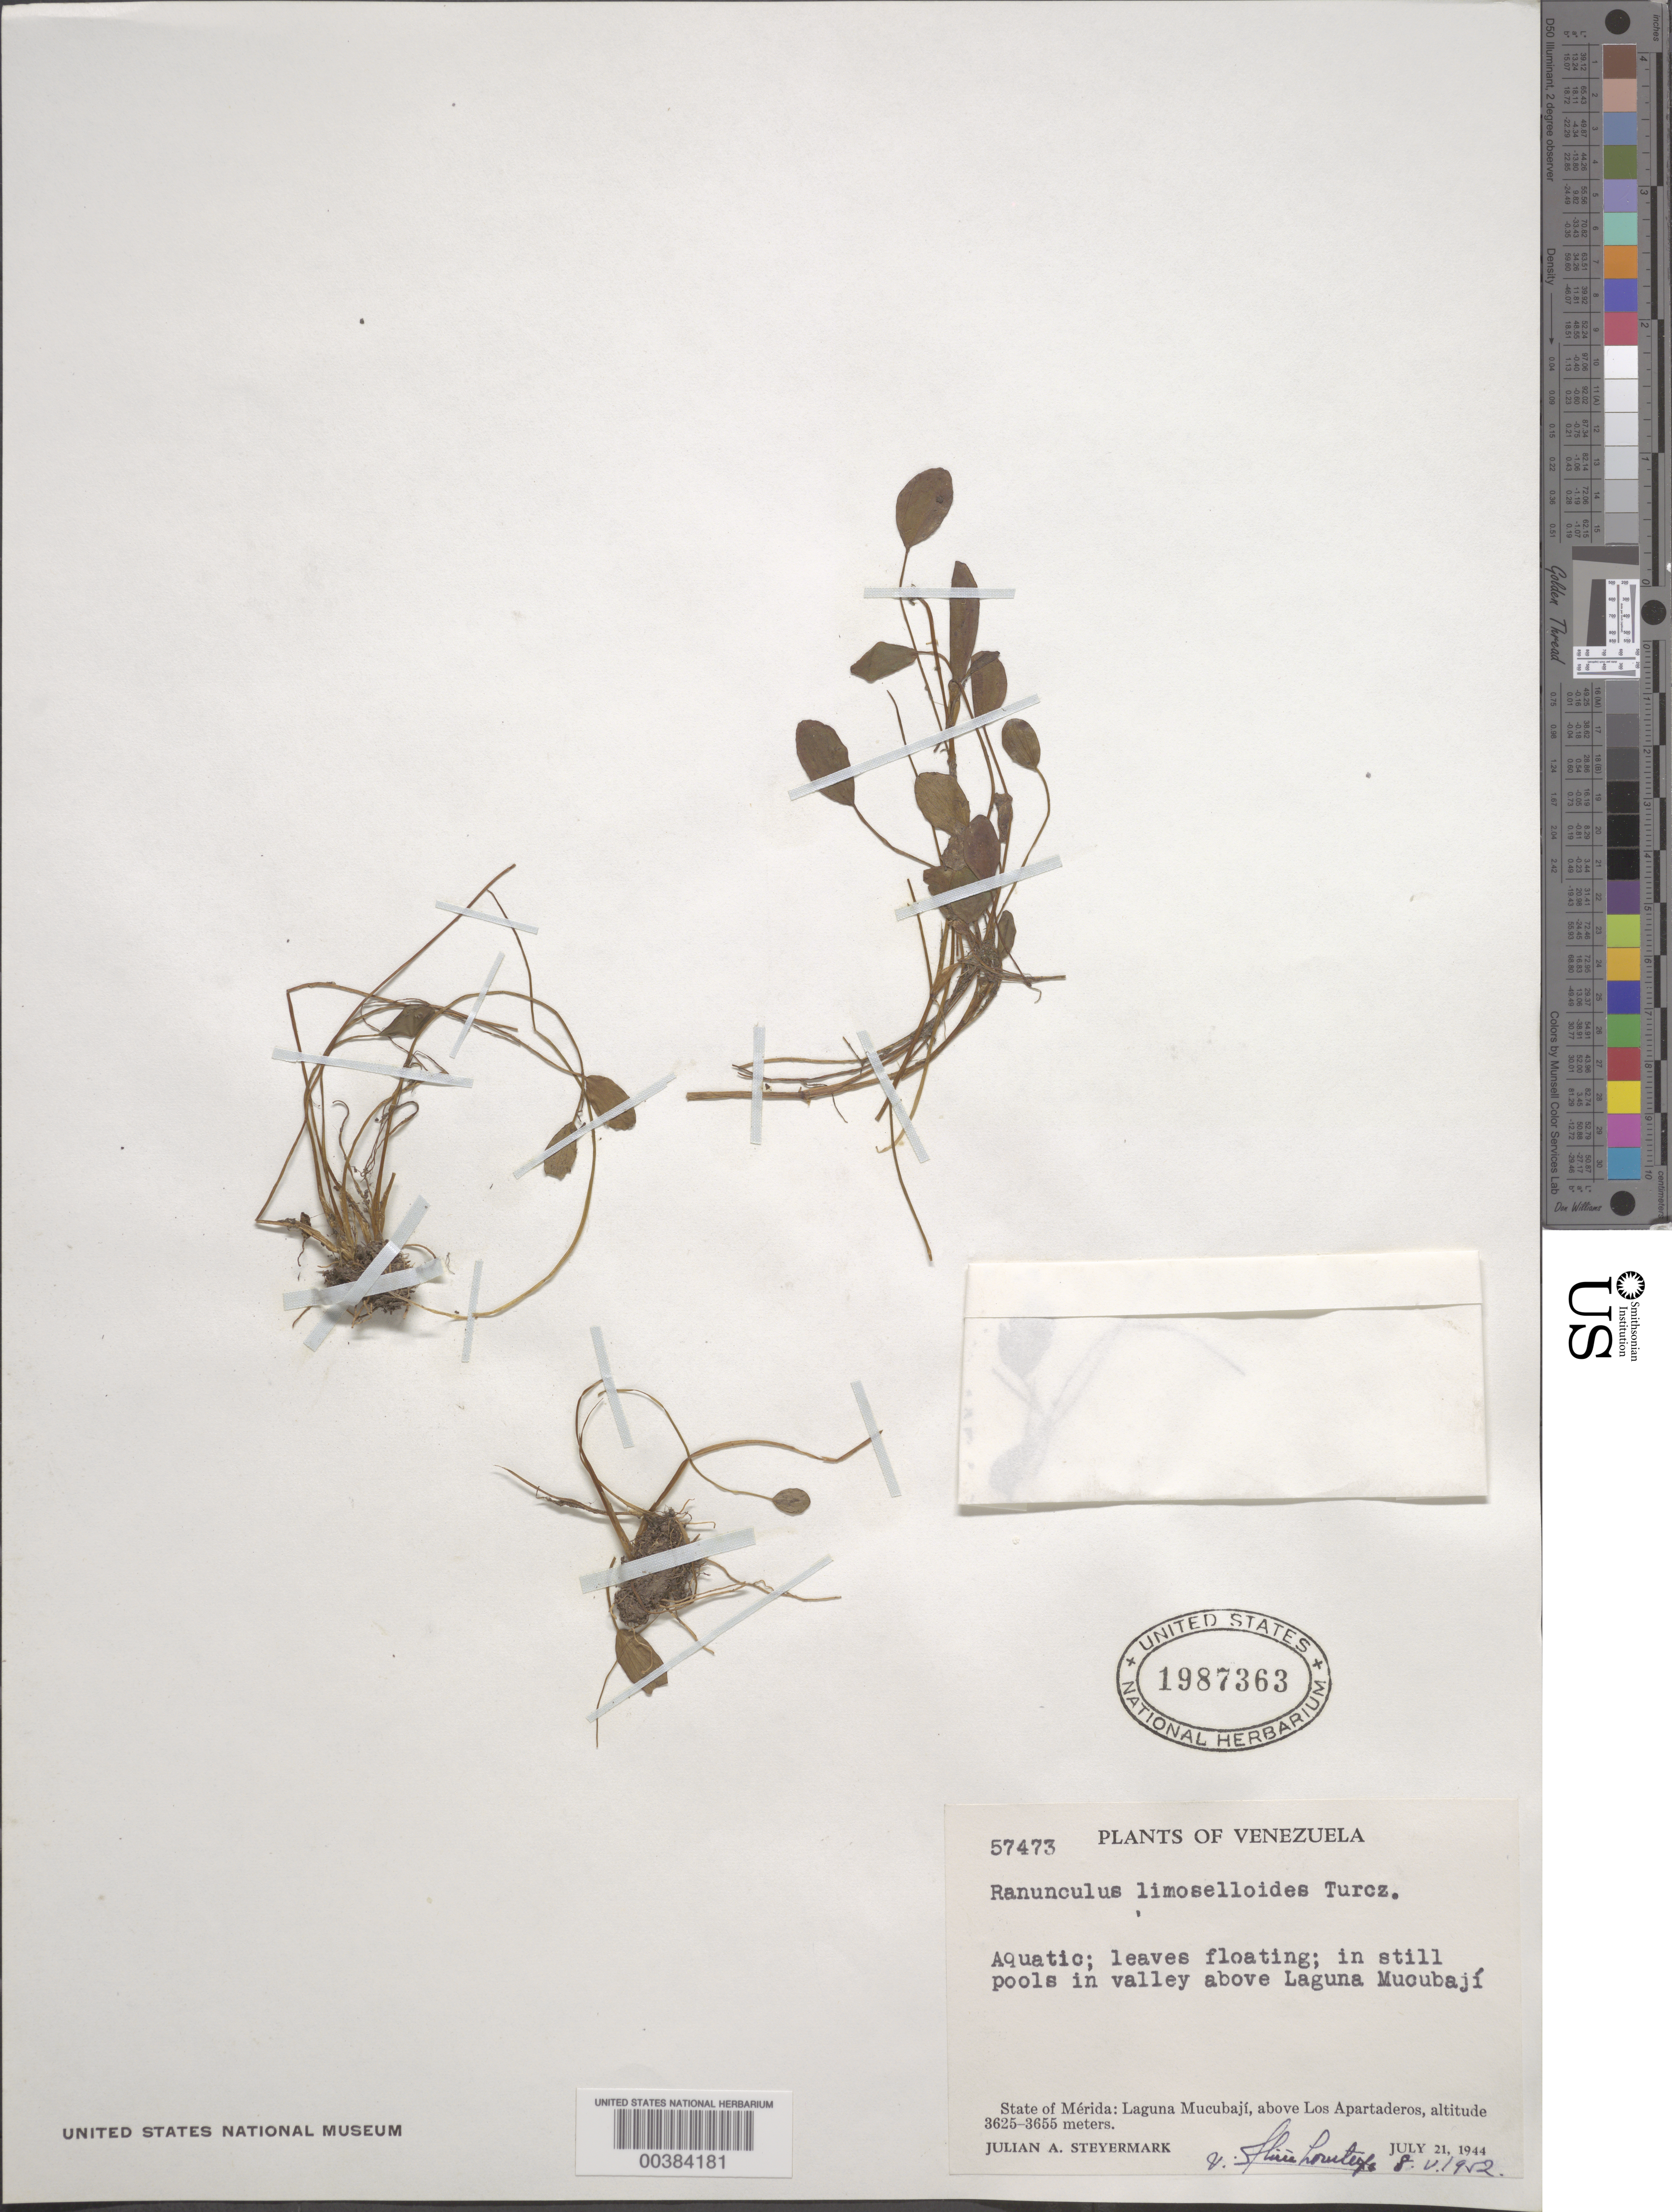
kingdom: Plantae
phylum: Tracheophyta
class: Magnoliopsida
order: Ranunculales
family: Ranunculaceae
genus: Ranunculus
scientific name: Ranunculus limoselloides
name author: Turcz.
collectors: J. Steyermark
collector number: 57473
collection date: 1944-07-21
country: Venezuela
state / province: Mérida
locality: In still pools in valley above Laguna Mucubají. Laguna Mucubají, above Los Apartaderos.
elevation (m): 3625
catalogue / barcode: US 1987363